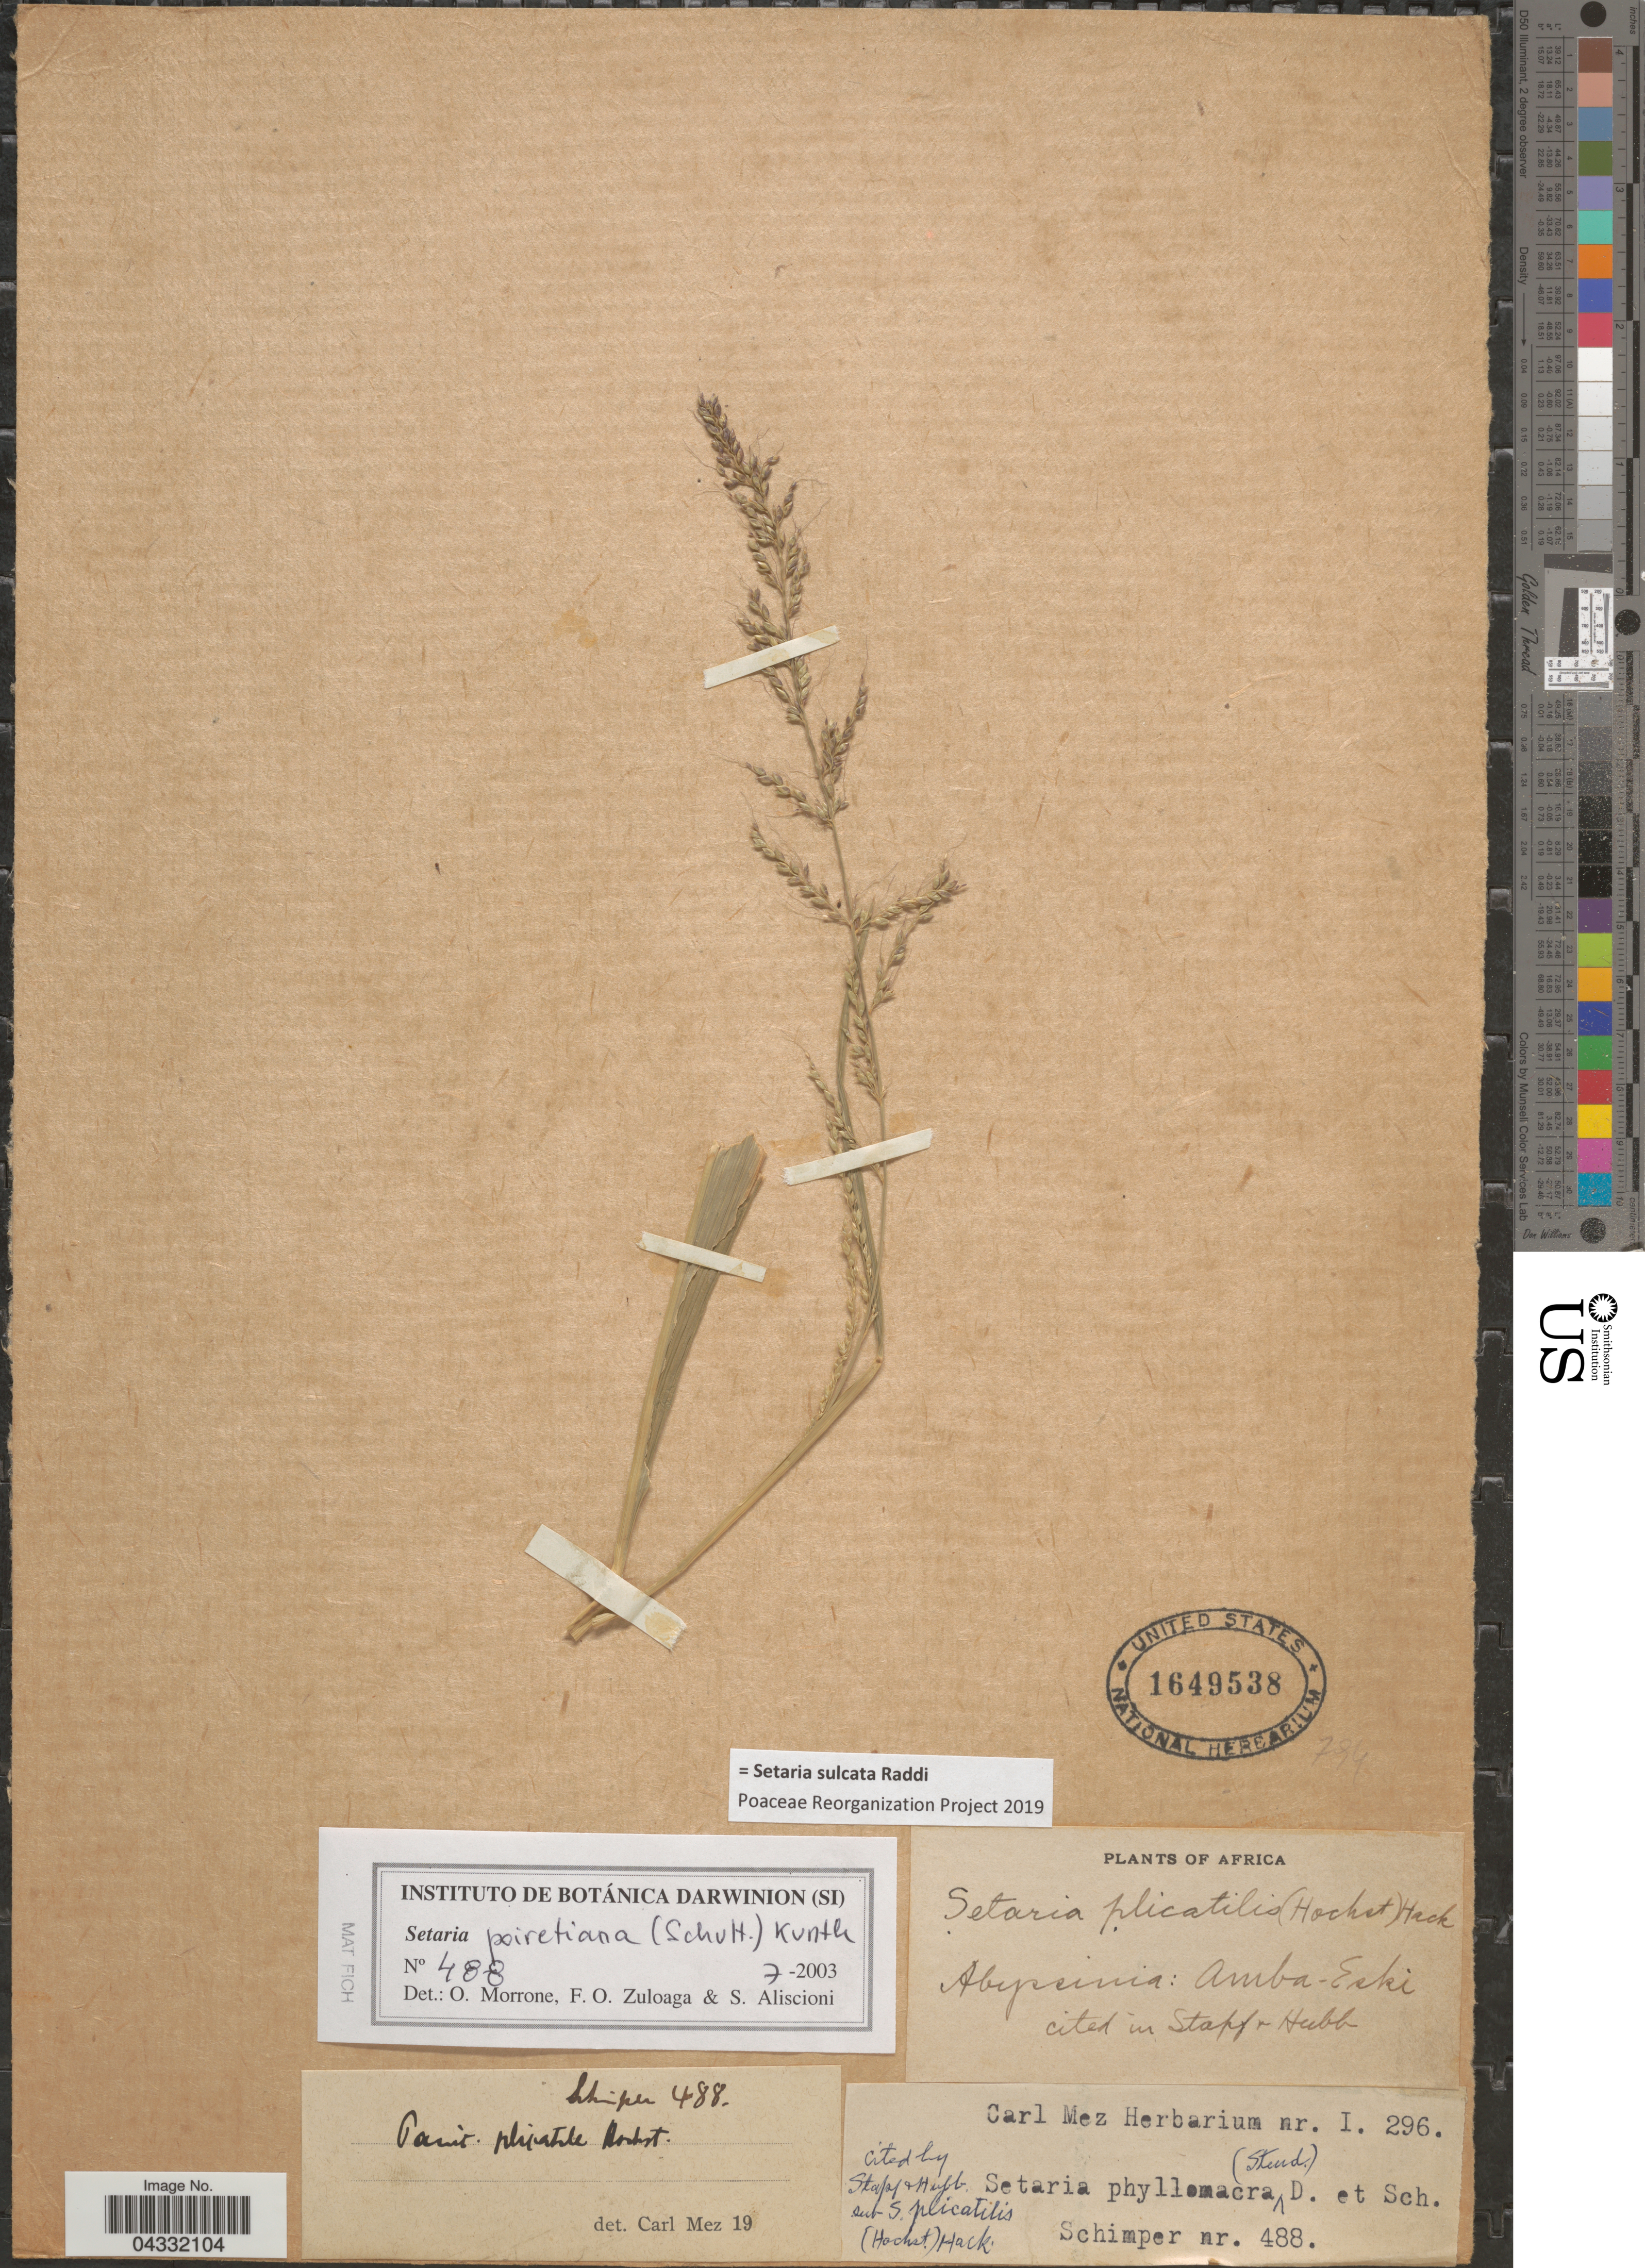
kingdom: Plantae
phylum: Tracheophyta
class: Liliopsida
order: Poales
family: Poaceae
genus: Setaria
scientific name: Setaria sulcata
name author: Raddi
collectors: -. Schimper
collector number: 488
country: Ethiopia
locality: Abyssinia: Amba-Eski.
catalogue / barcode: US 1649538